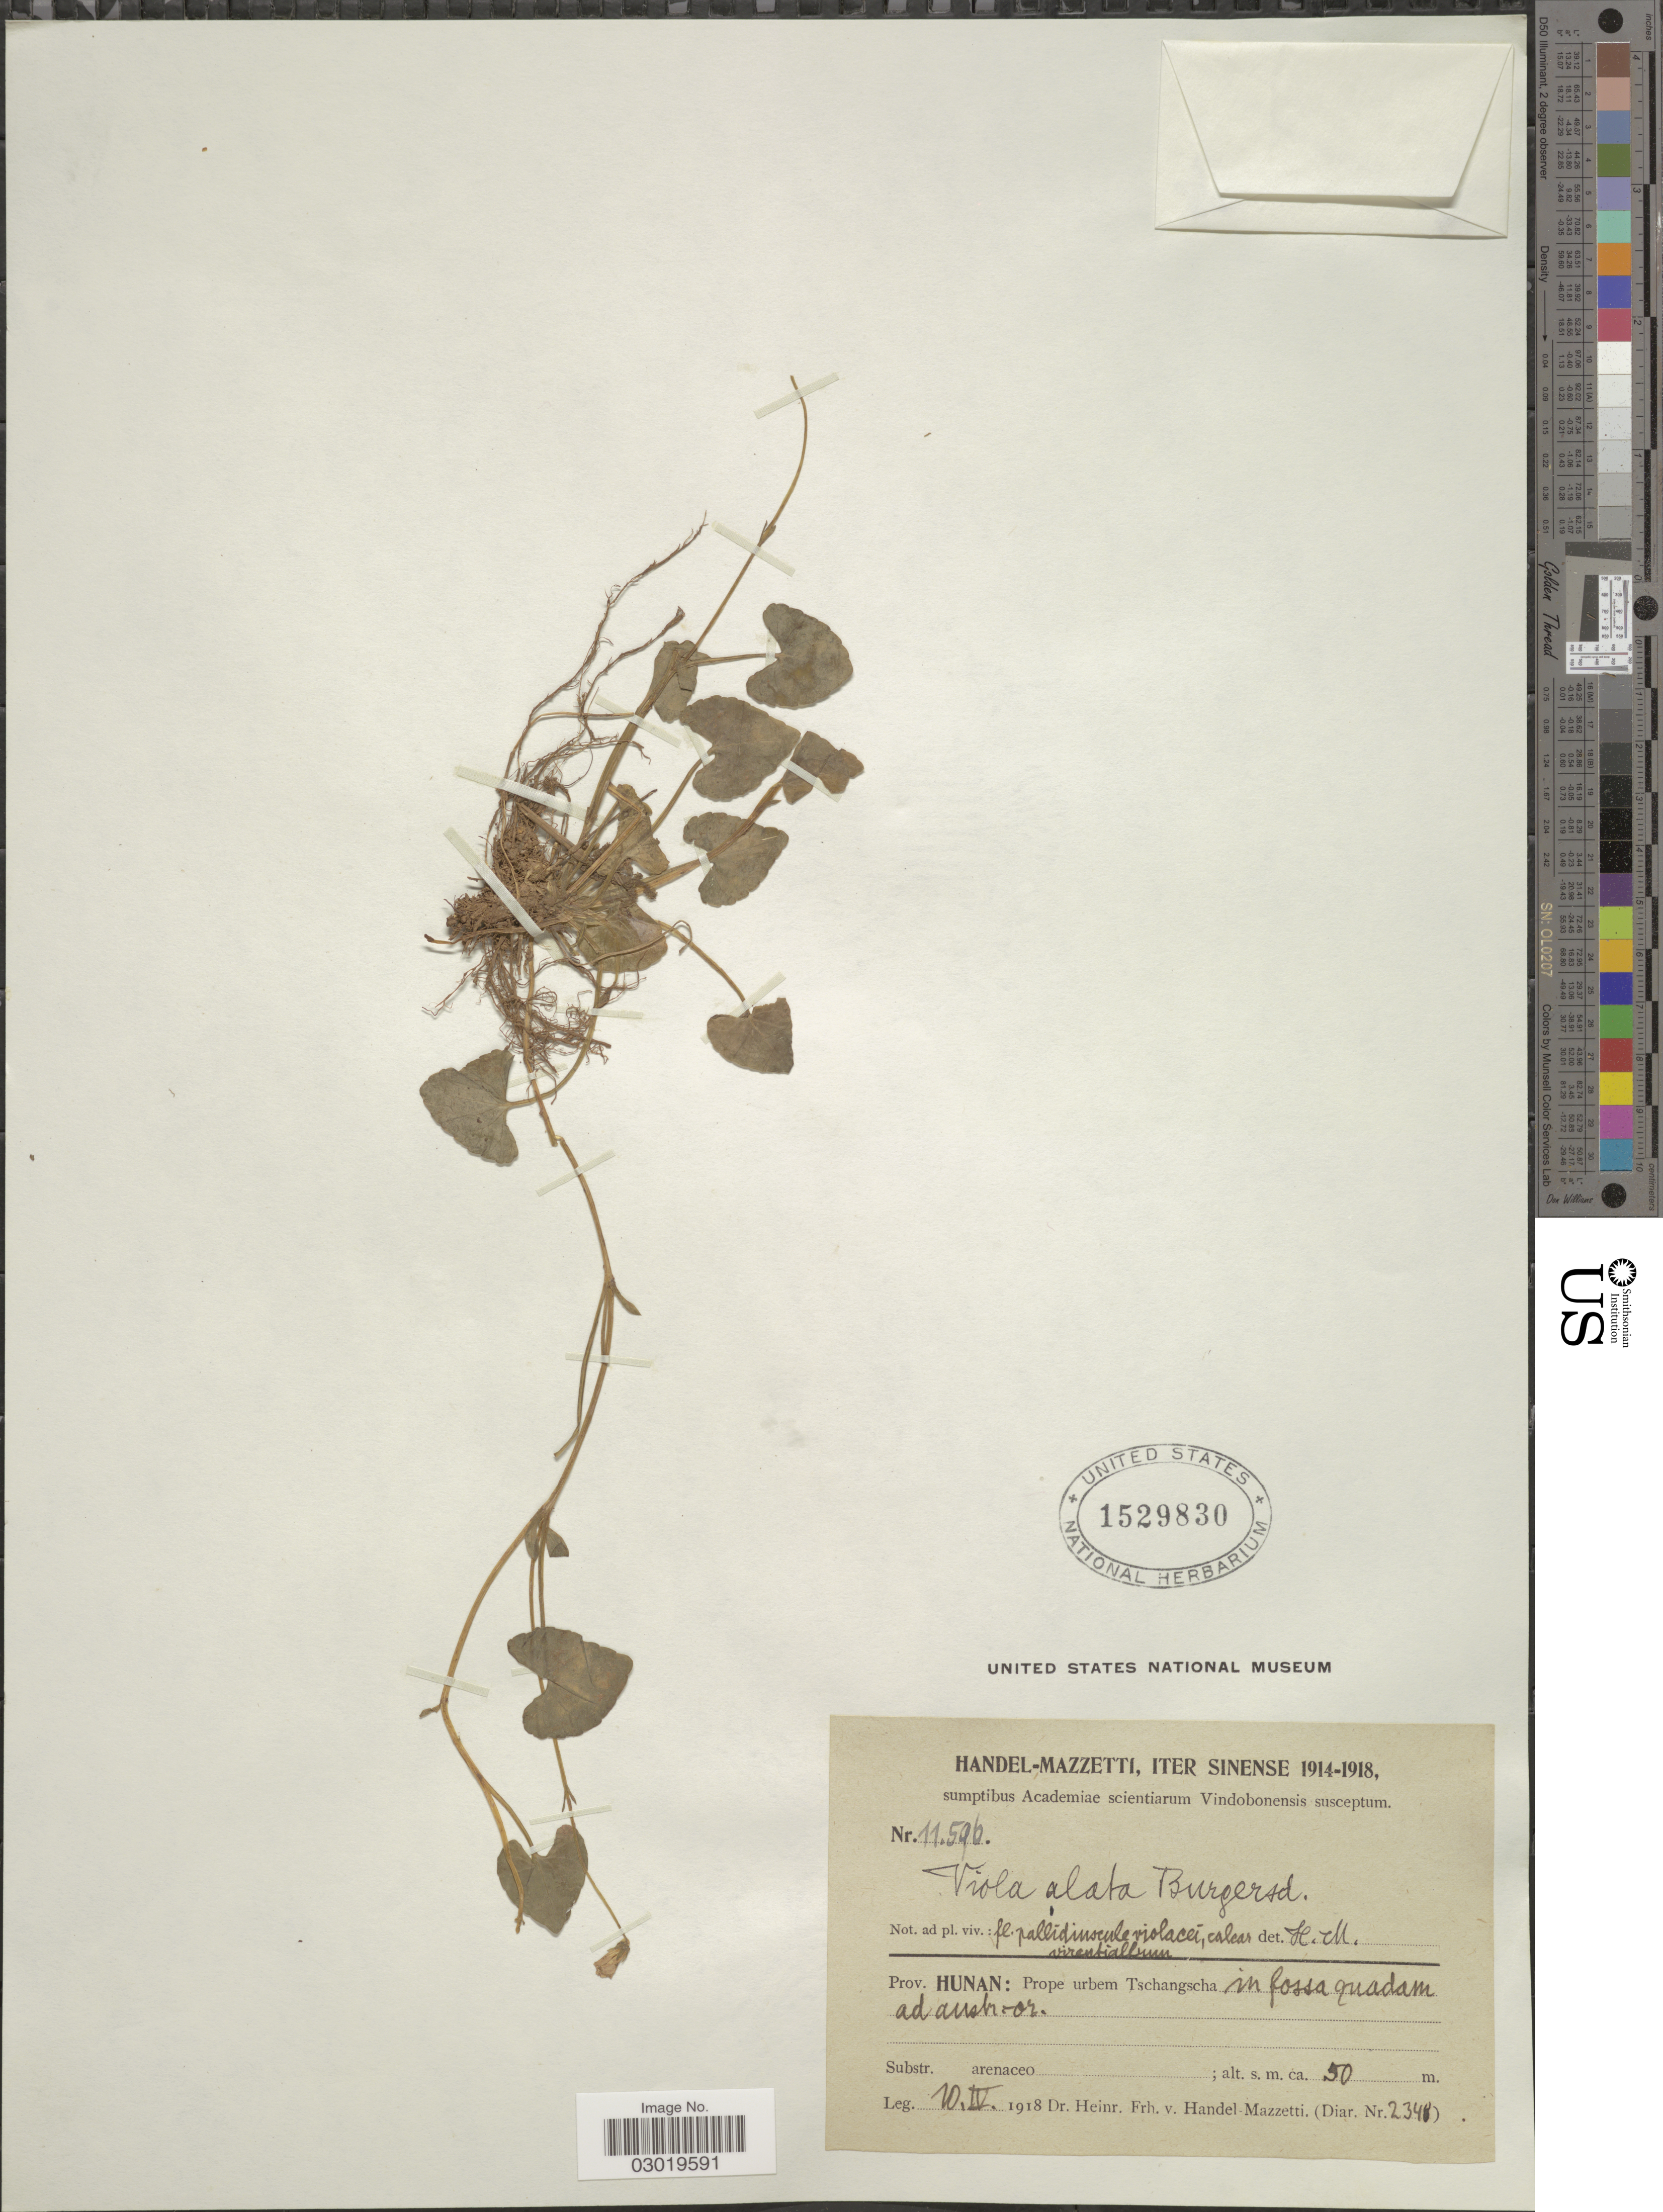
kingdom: Plantae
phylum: Tracheophyta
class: Magnoliopsida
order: Malpighiales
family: Violaceae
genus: Viola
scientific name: Viola alata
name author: Burgersd.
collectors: H. Handel-Mazzetti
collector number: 11596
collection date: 1918-04-10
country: China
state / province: Hunan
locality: Prope urbem Tschangscha.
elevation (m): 50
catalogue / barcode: US 1529830